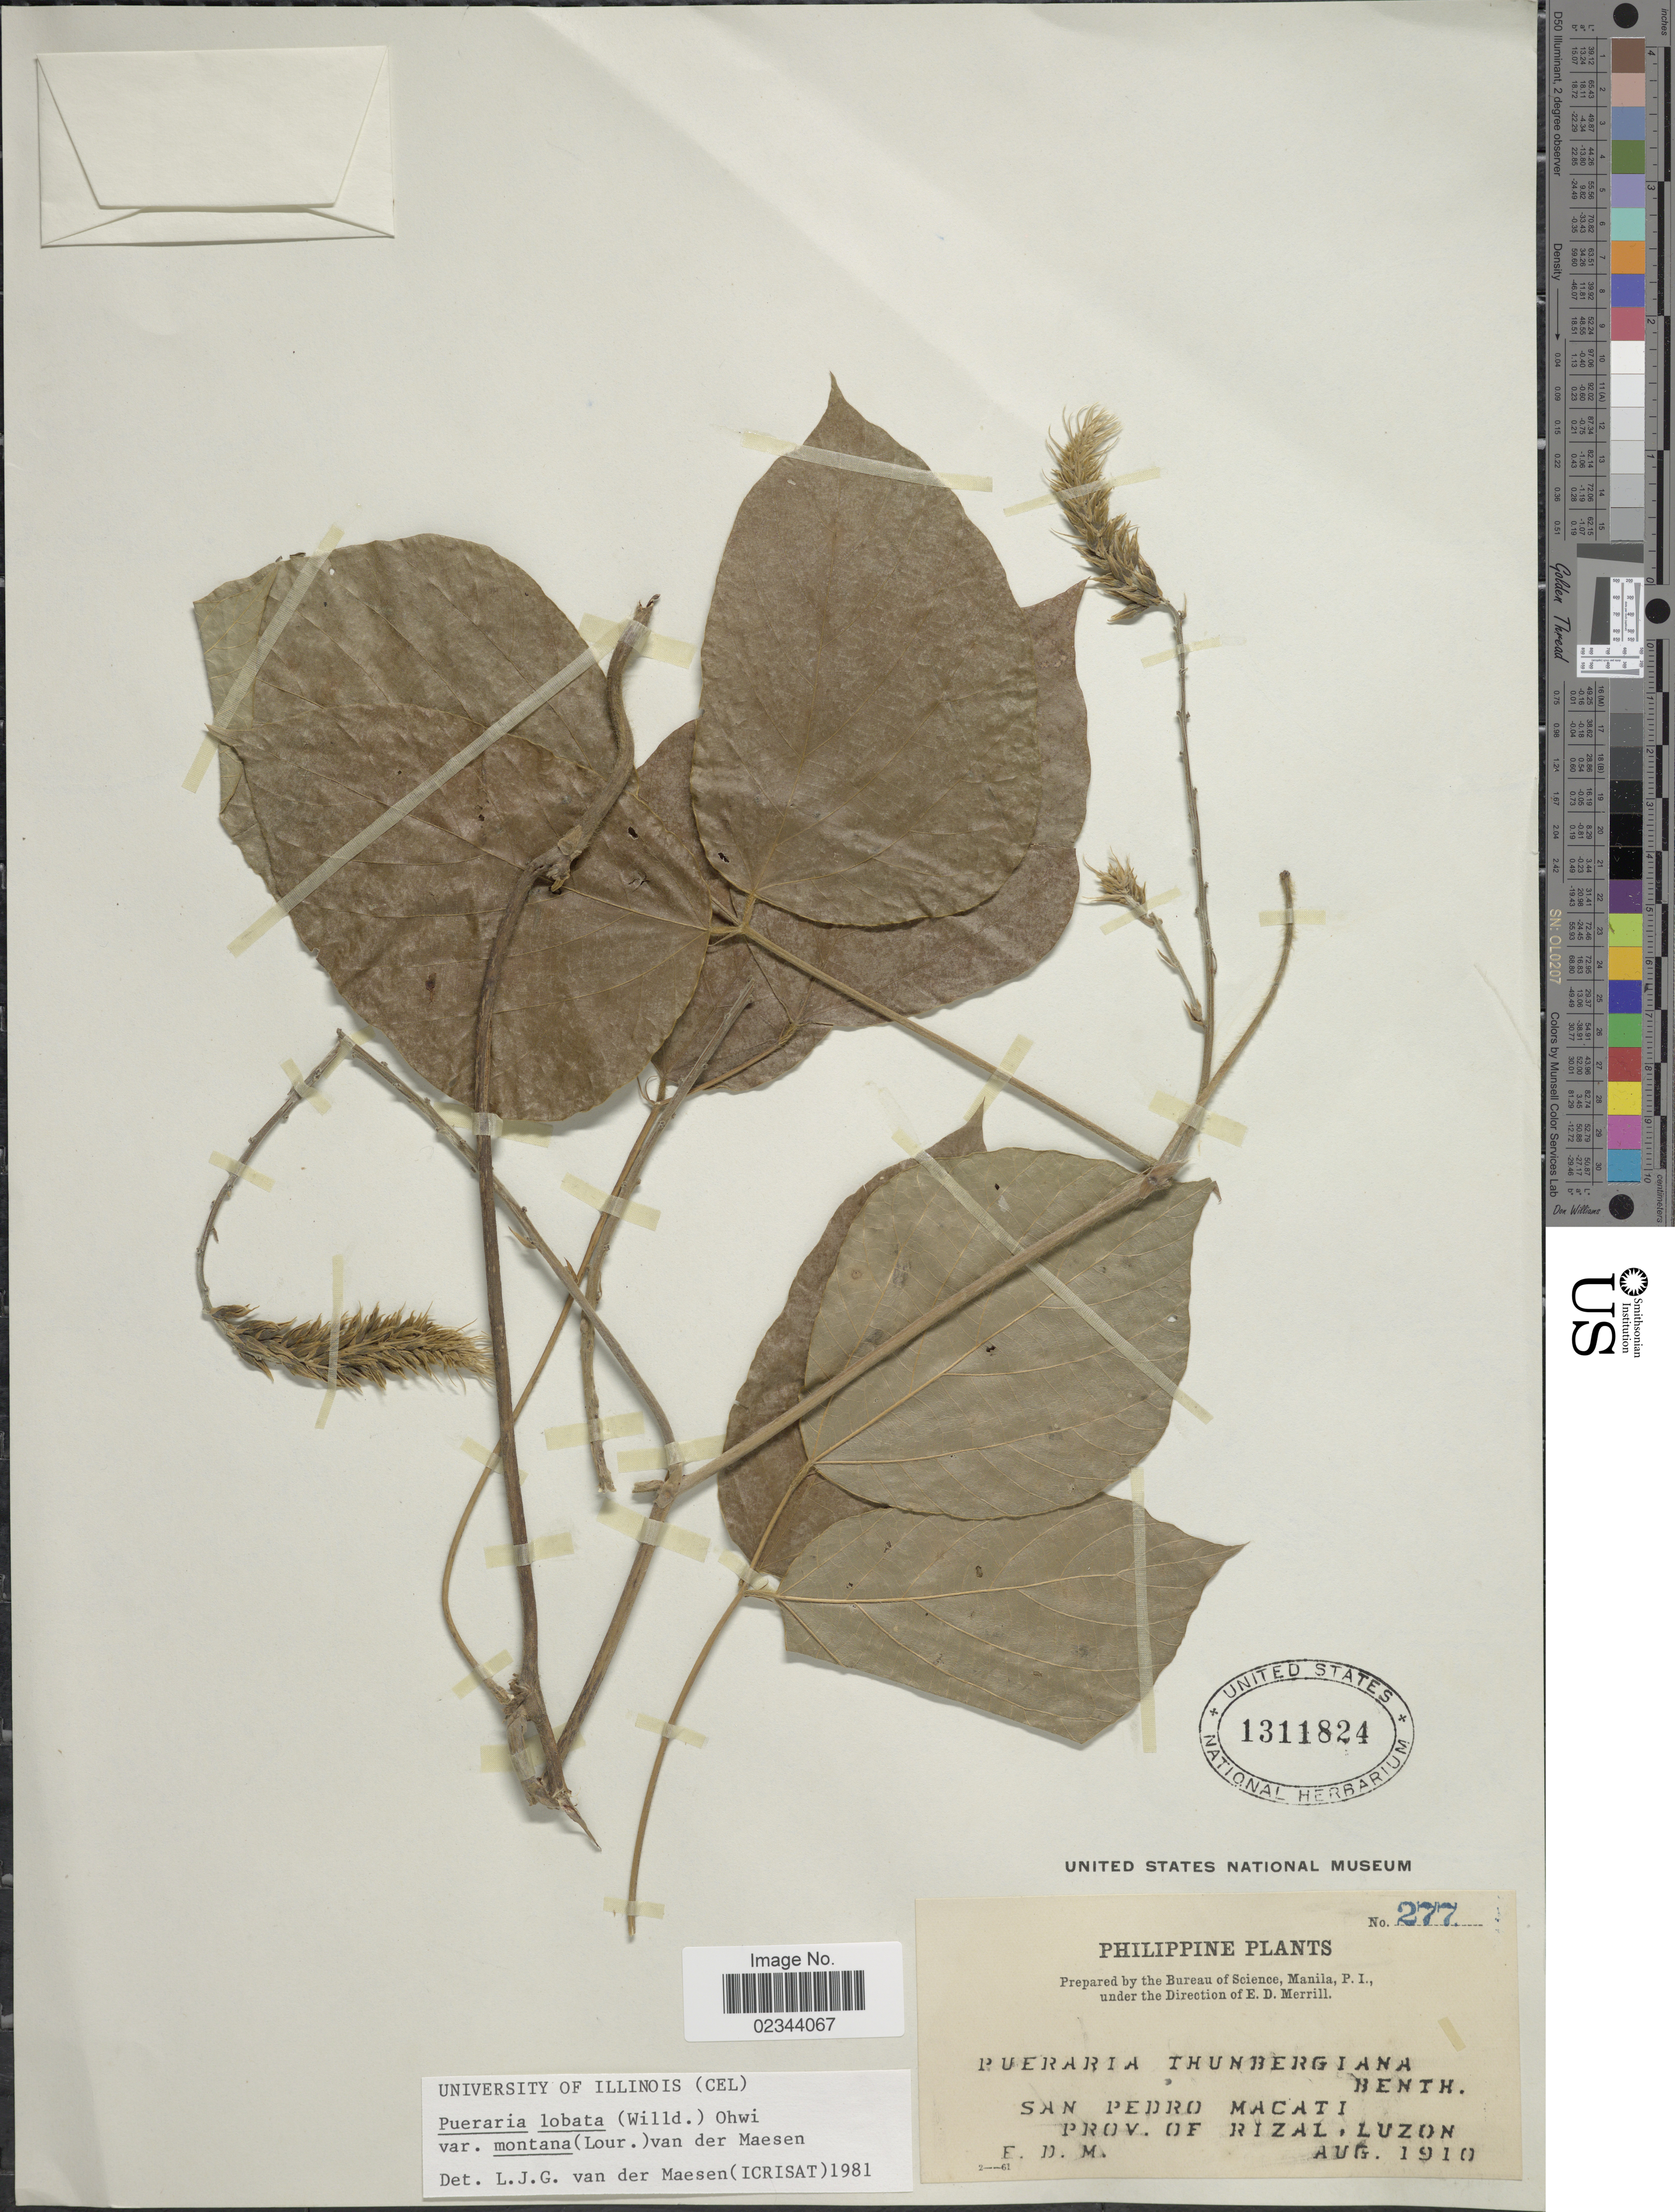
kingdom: Plantae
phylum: Tracheophyta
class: Magnoliopsida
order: Fabales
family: Fabaceae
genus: Pueraria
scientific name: Pueraria lobata var. montana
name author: (Lour.) Maesen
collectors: E. D. Merrill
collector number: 277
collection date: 1910-08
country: Philippines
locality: San Pedro Macati, Prov. de Rizal, Luzon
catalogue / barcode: US 1311824